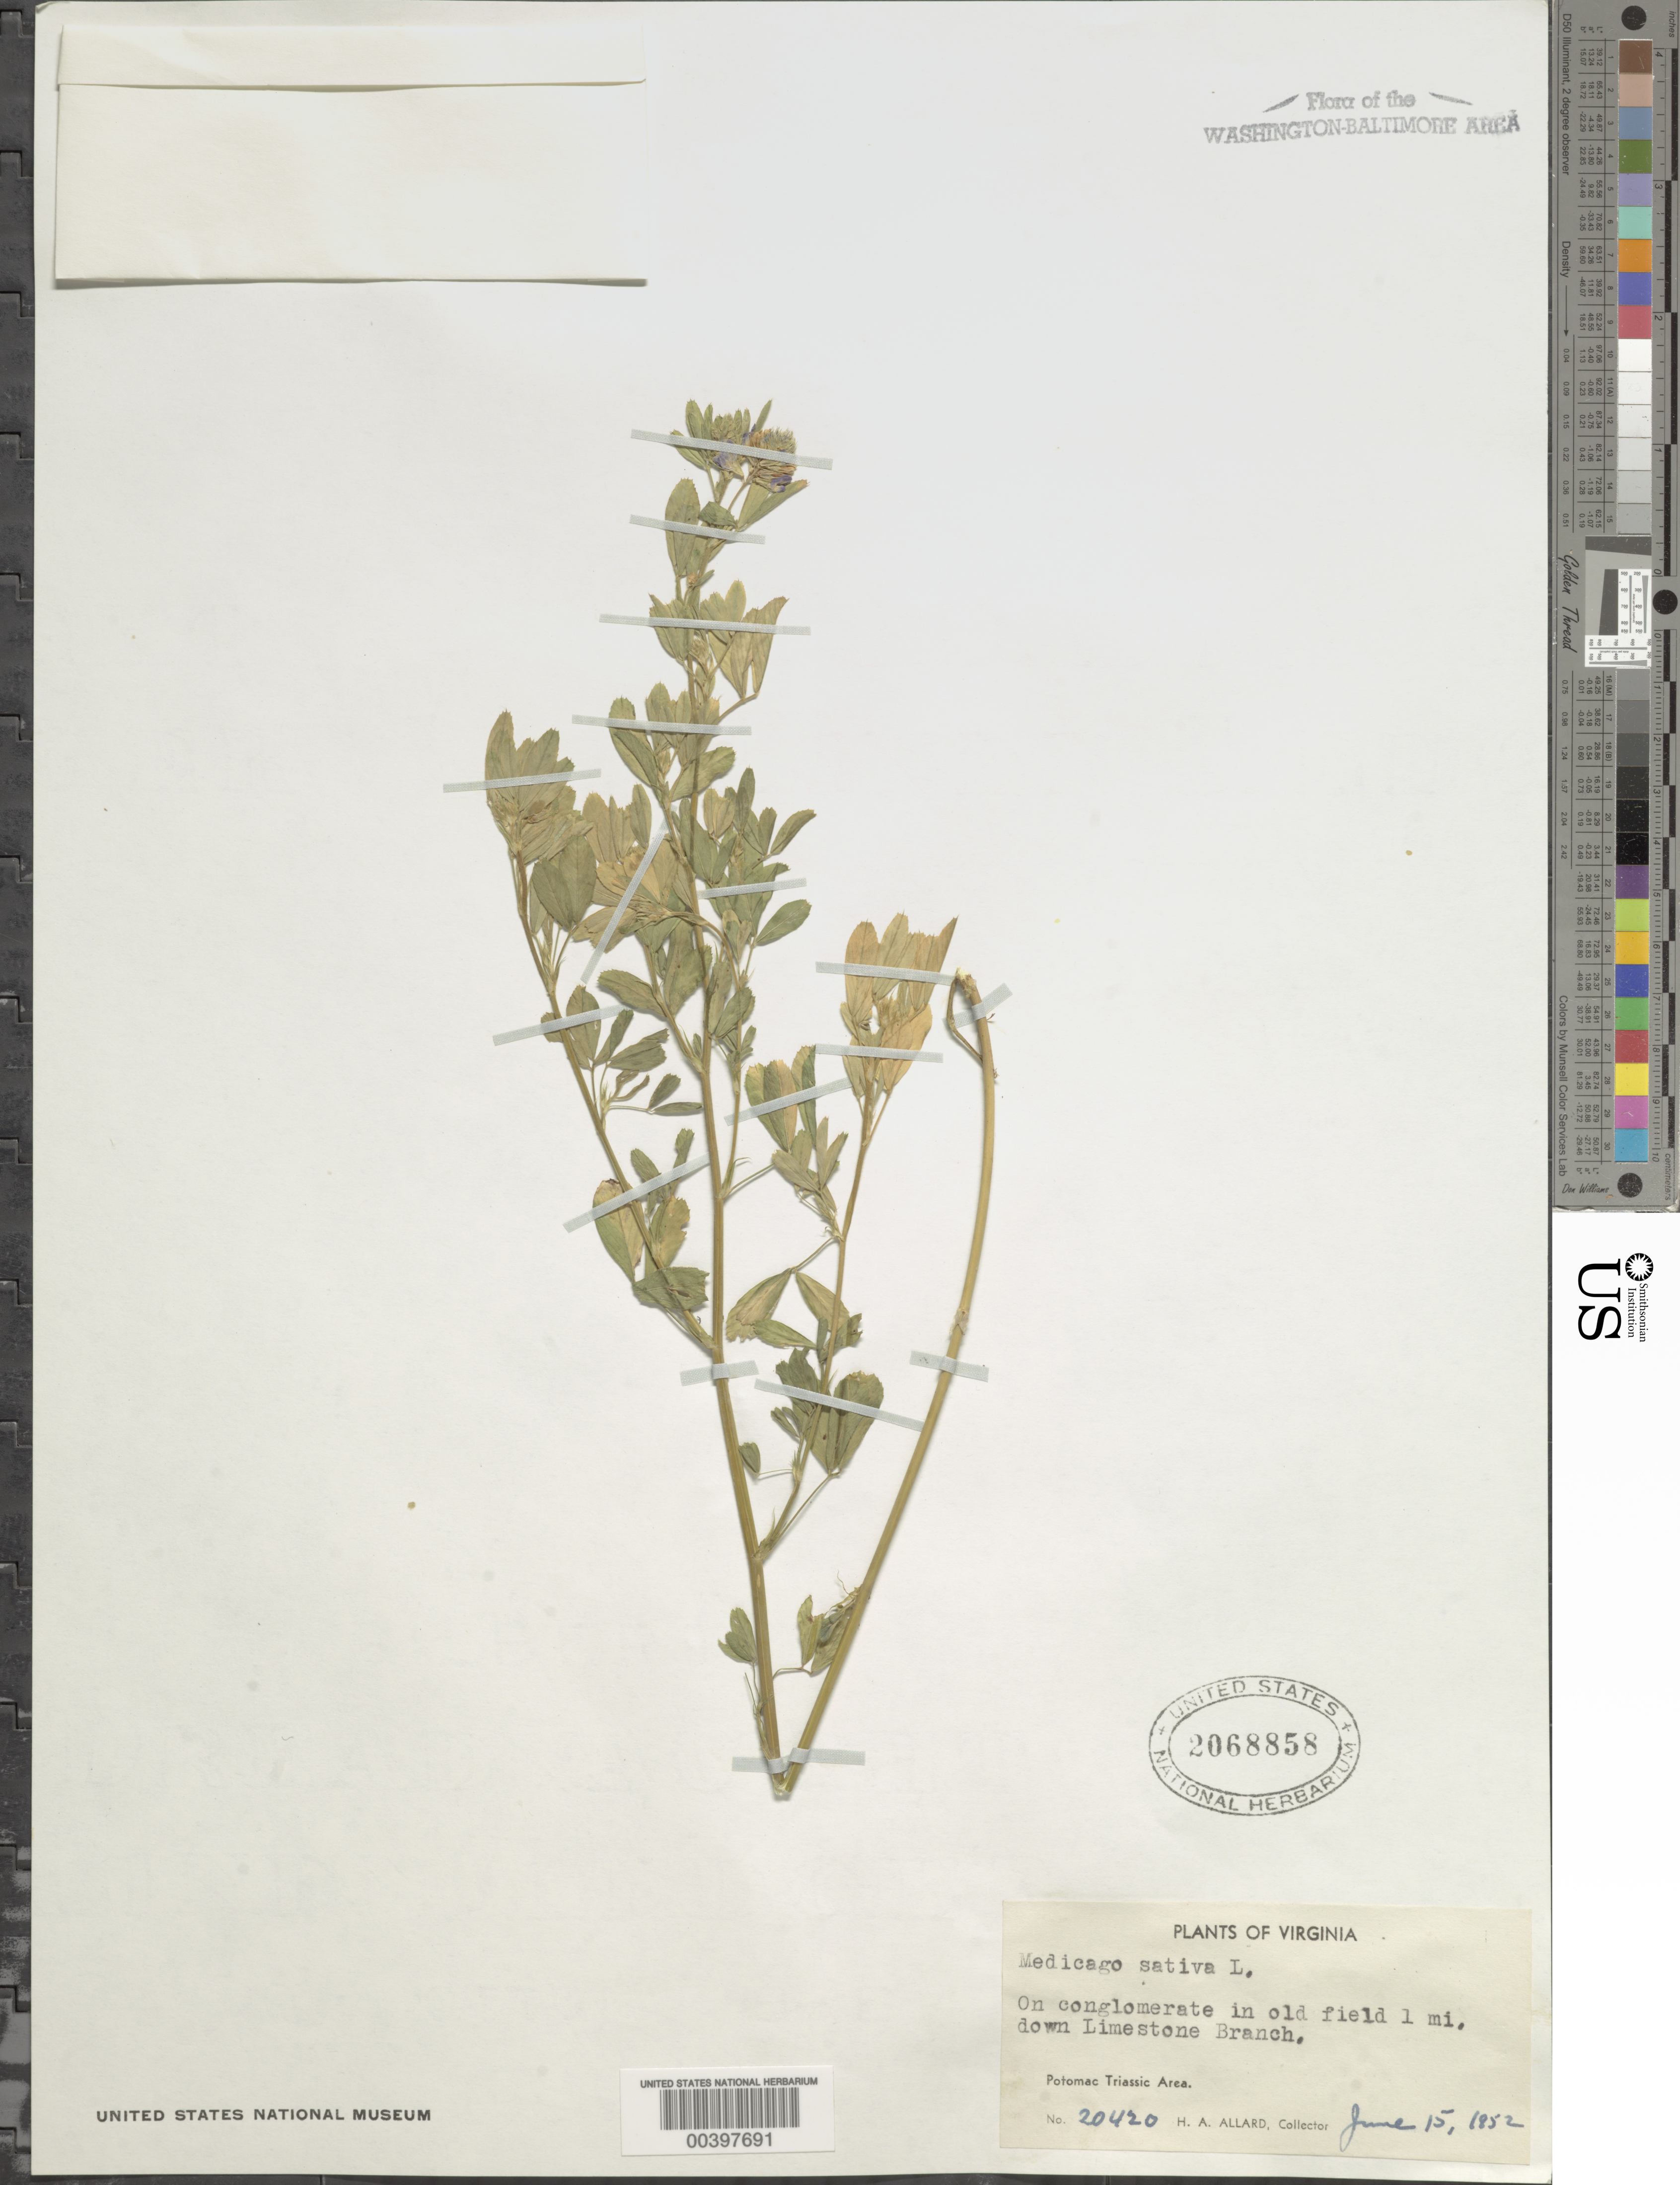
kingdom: Plantae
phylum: Tracheophyta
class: Magnoliopsida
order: Fabales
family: Fabaceae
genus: Medicago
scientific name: Medicago sativa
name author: L.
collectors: H. A. Allard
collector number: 20420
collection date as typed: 15 Jun 1952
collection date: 1952-06-15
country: United States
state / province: Virginia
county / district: Loudoun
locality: Downstream on Limestone Branch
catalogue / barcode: US 2068858